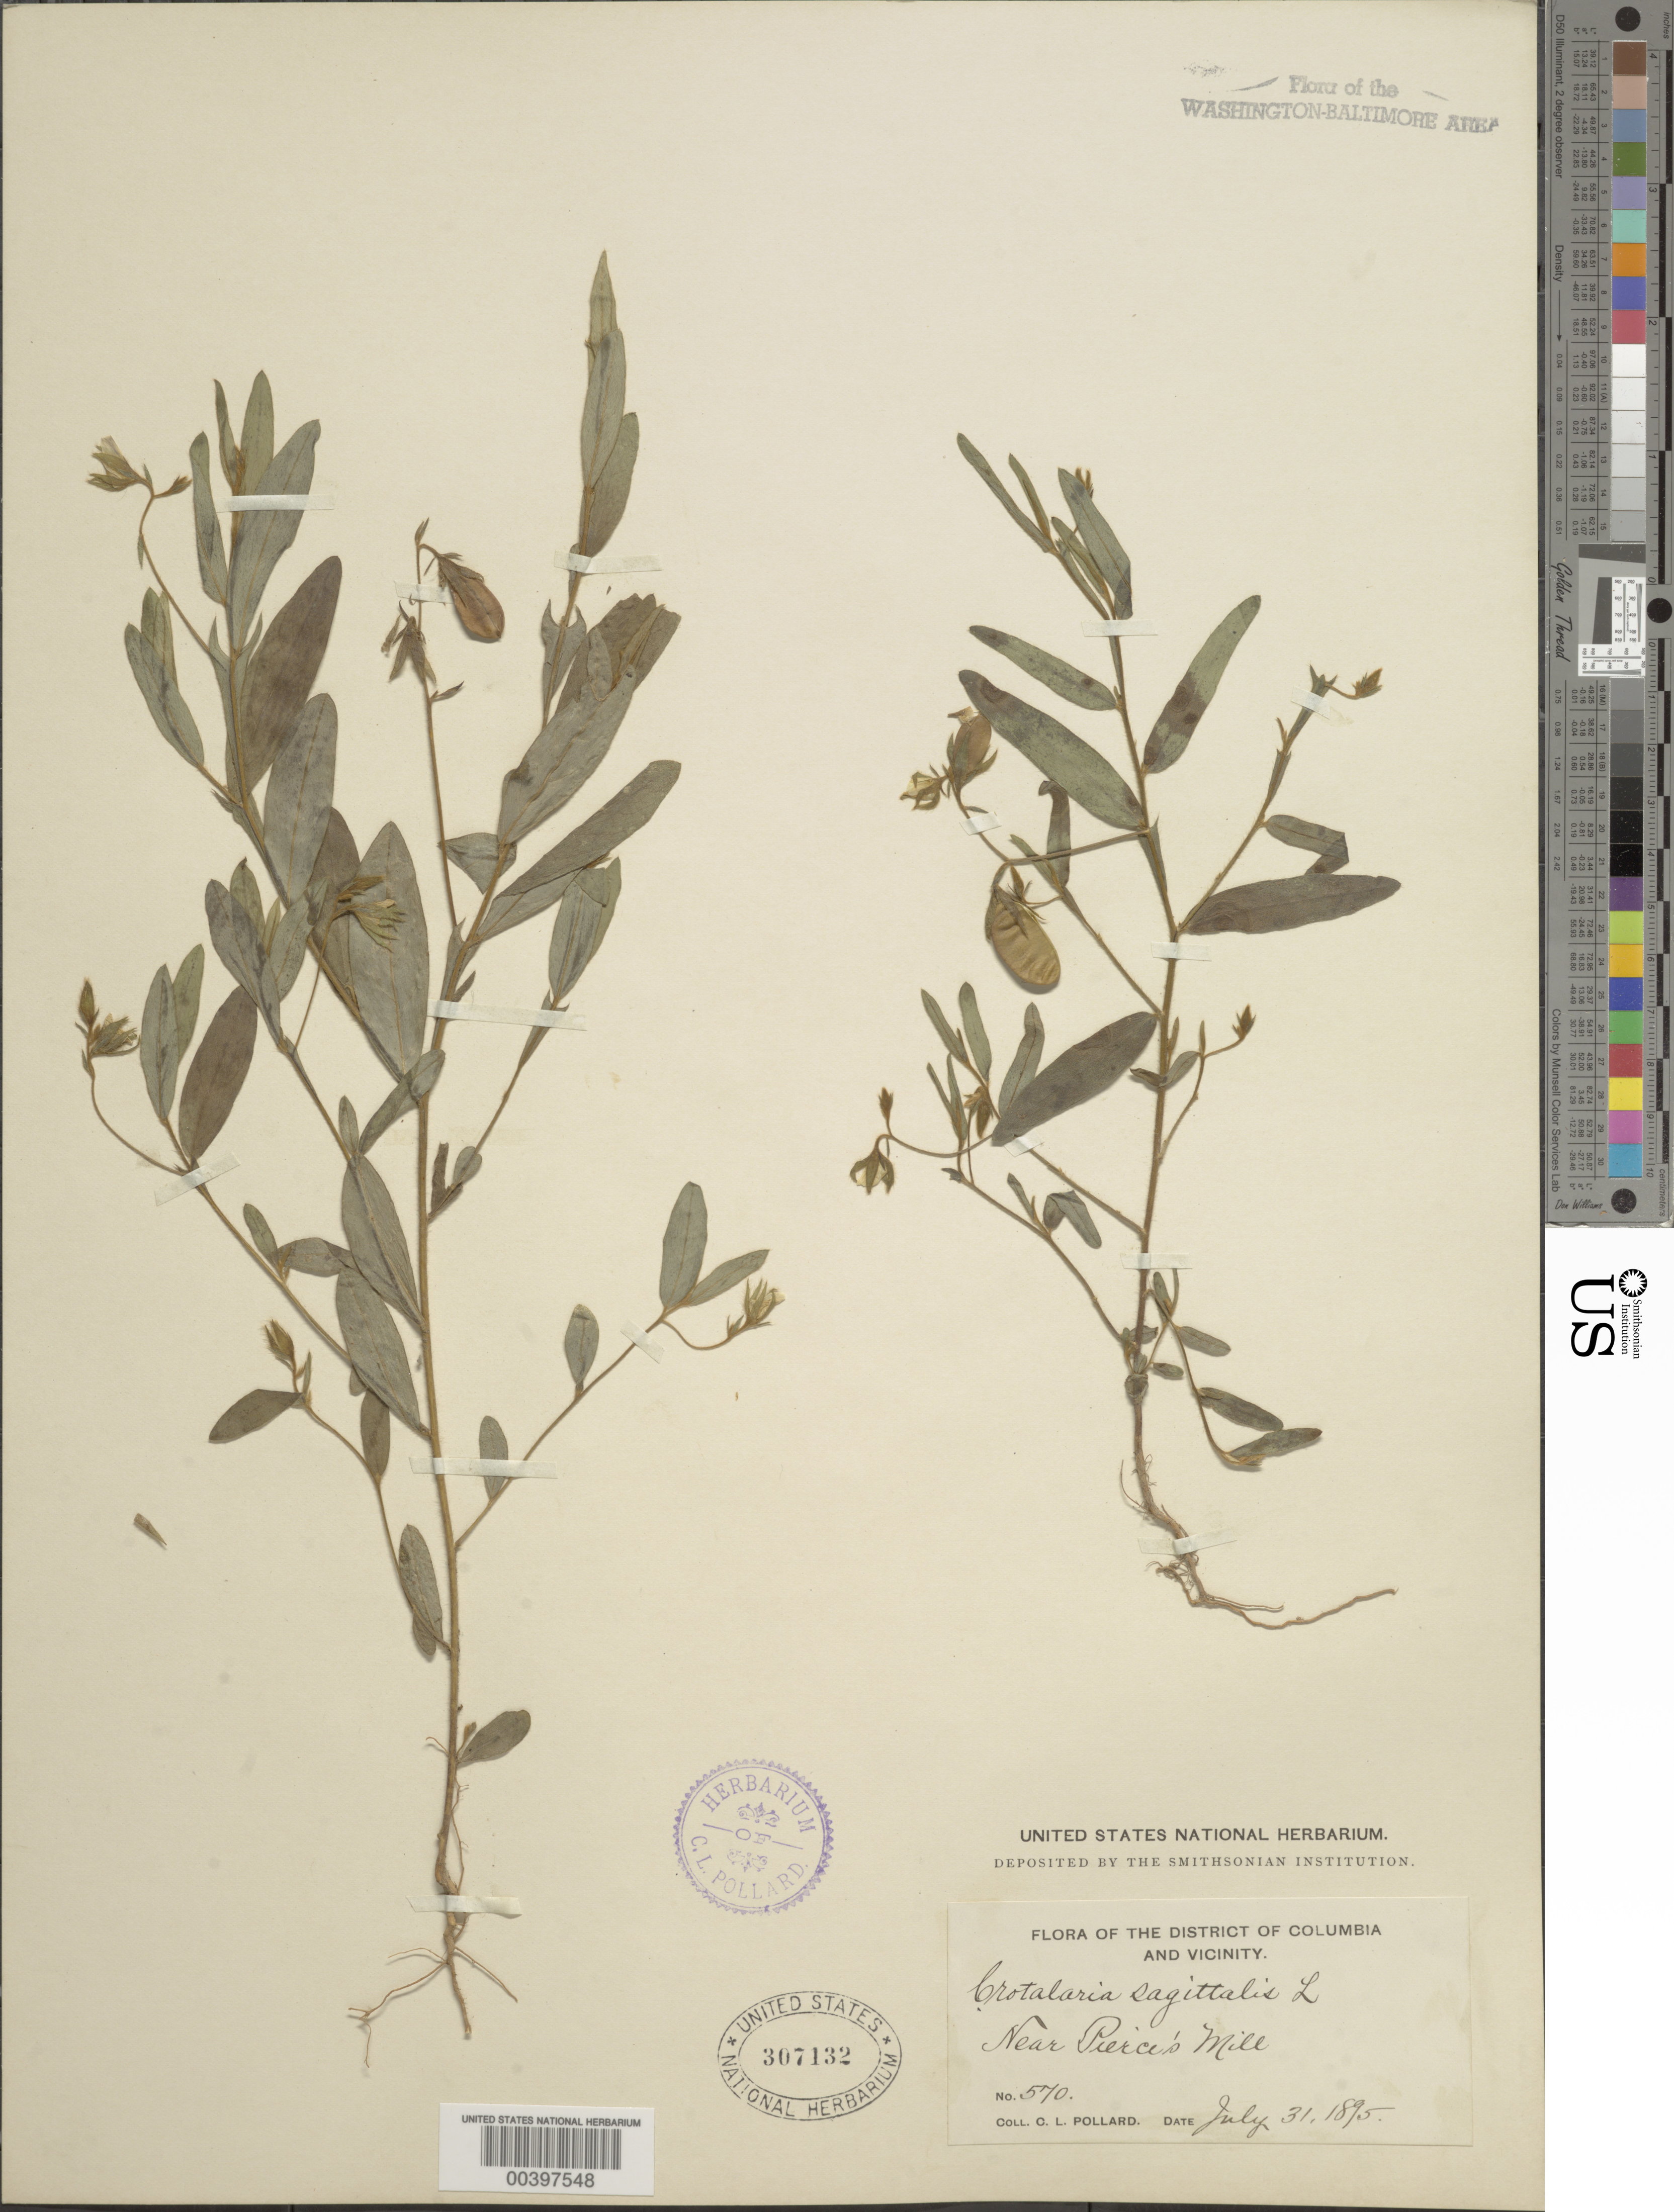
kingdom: Plantae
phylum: Tracheophyta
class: Magnoliopsida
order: Fabales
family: Fabaceae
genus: Crotalaria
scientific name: Crotalaria sagittalis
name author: L.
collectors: C. L. Pollard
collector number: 570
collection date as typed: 31 Jul 1895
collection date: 1895-07-31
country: United States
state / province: District of Columbia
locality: Near Pierce's Mill Rock Creek Park and vicinity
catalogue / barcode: US 307132